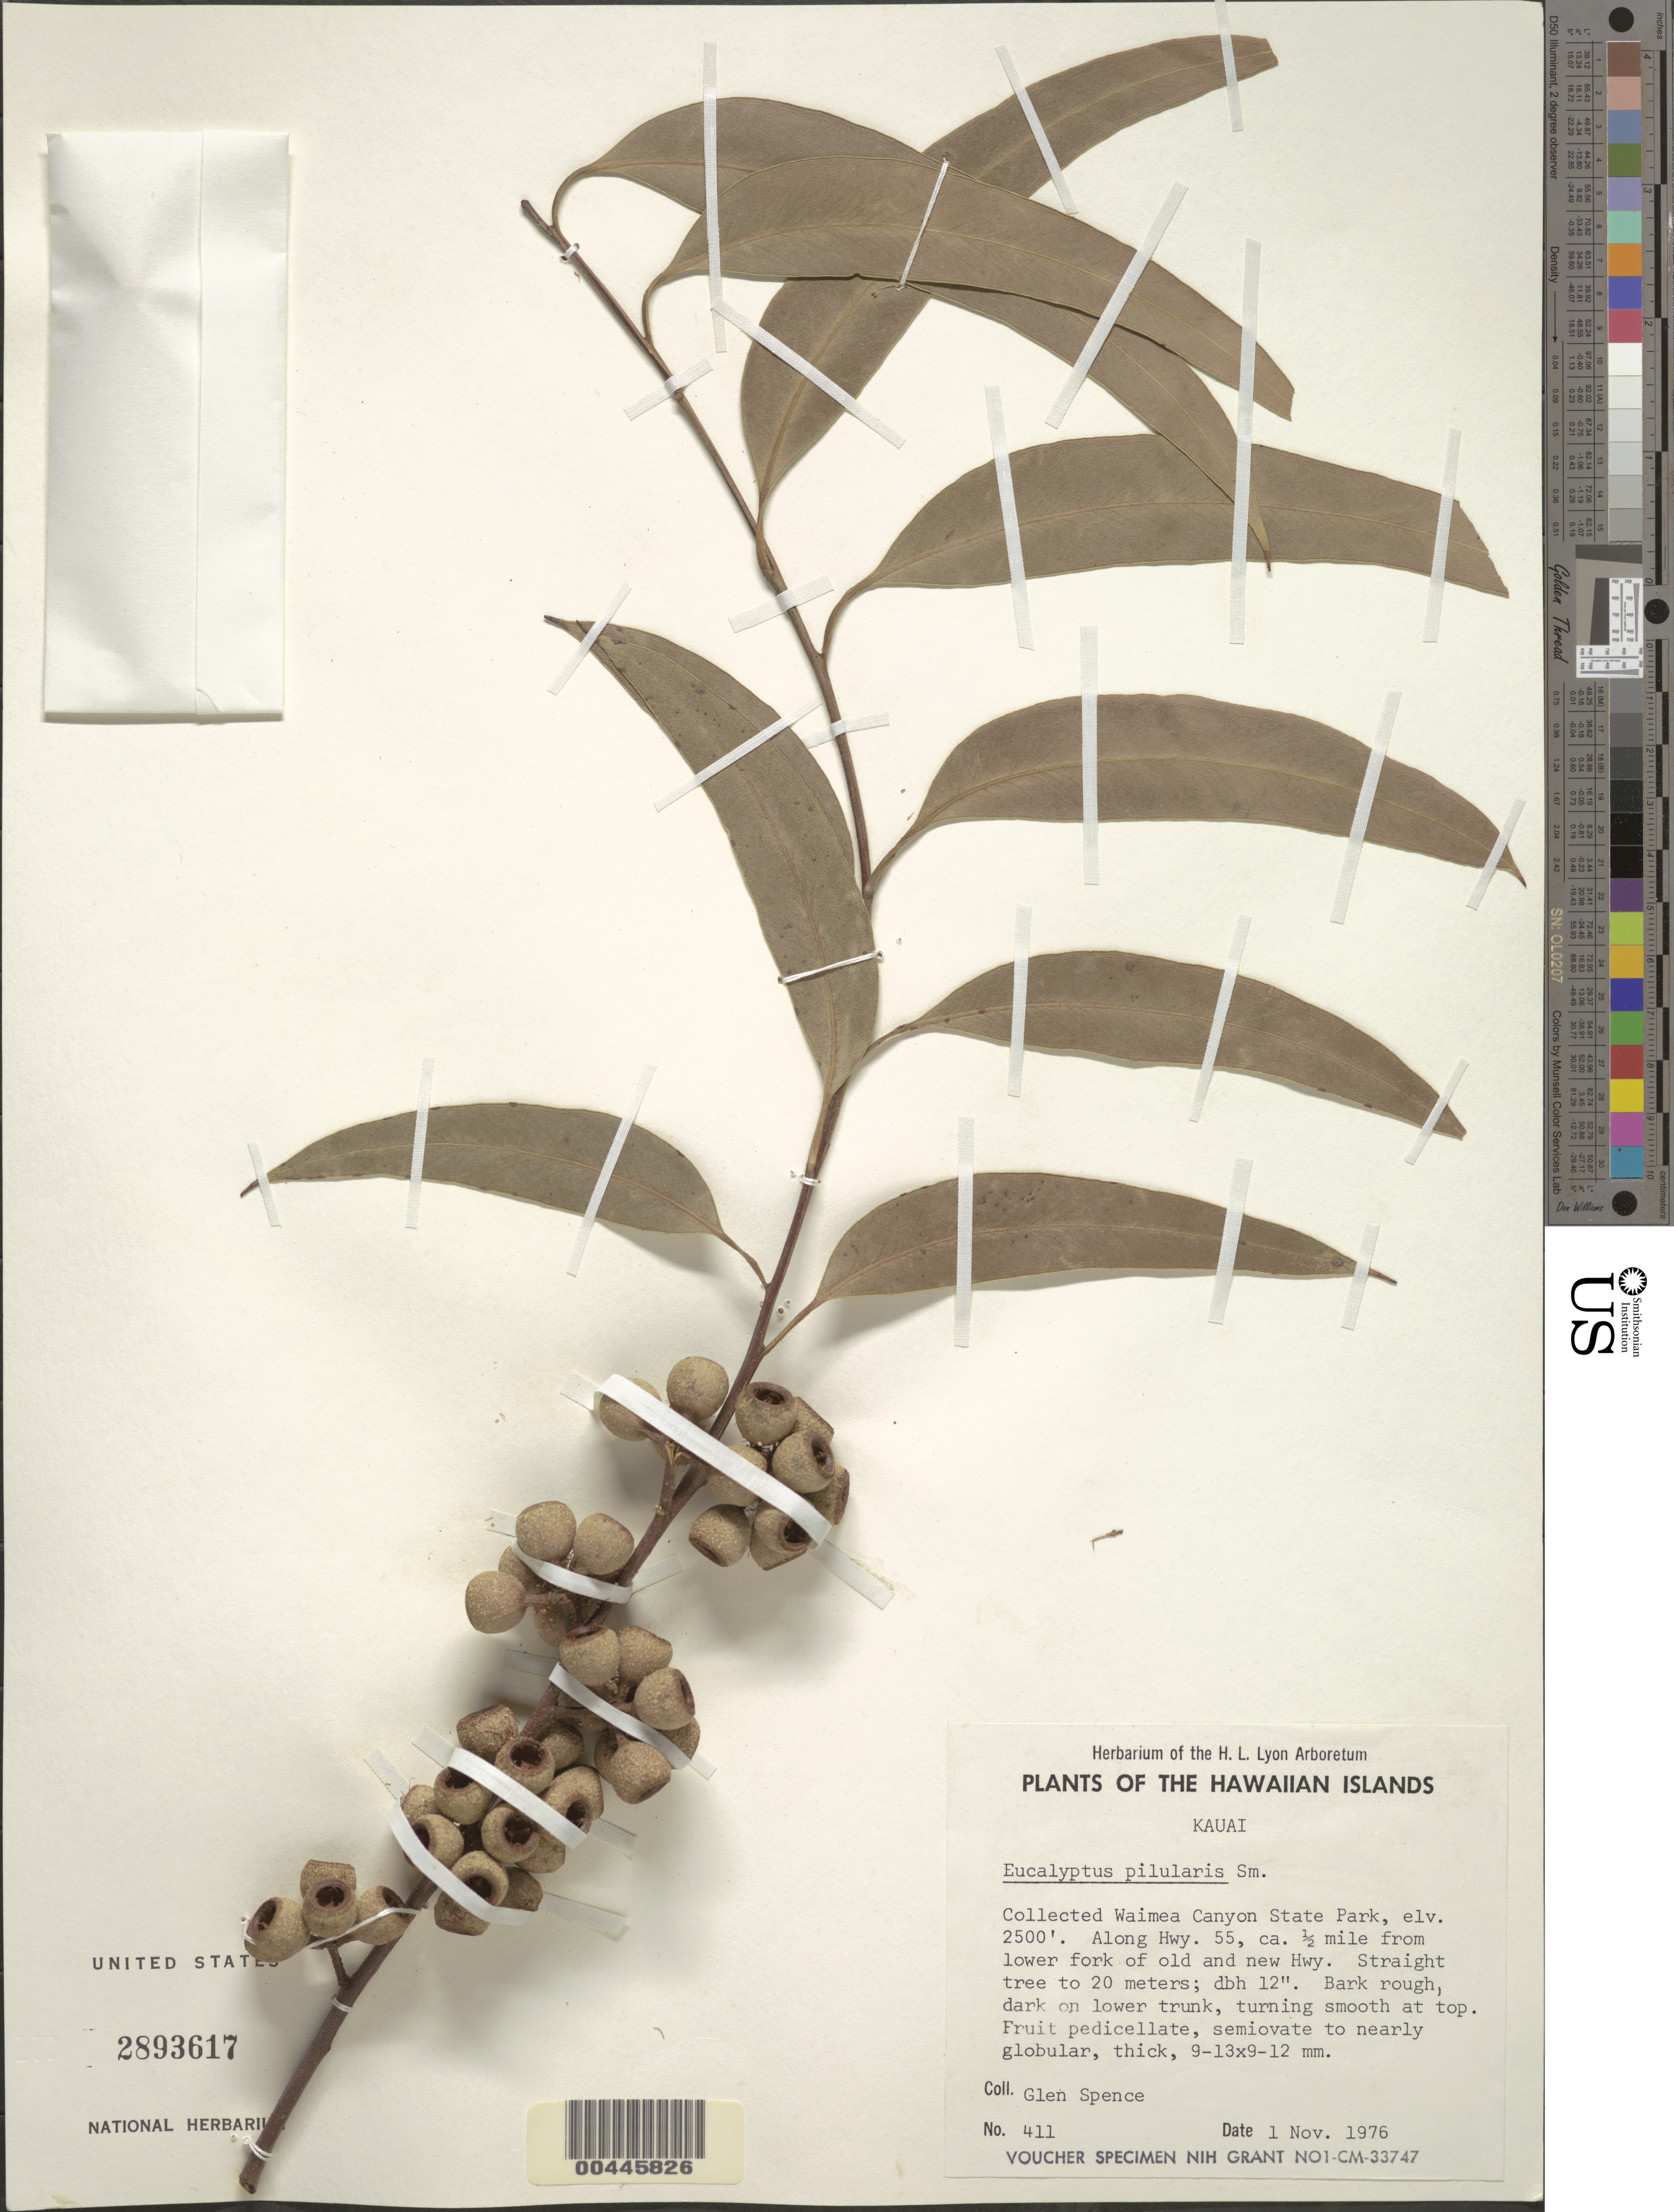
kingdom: Plantae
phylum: Tracheophyta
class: Magnoliopsida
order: Myrtales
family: Myrtaceae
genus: Eucalyptus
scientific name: Eucalyptus pilularis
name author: Sm.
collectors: G. Spence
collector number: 411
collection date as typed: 1 Nov 1976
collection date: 1976-11-01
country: United States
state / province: Hawaii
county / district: Kauai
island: Kaua'i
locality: Waimea Canyon State Park, along Hwy 55, ca 0.5 mi from lower fork of old and new Hwy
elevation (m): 762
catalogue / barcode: US 2893617